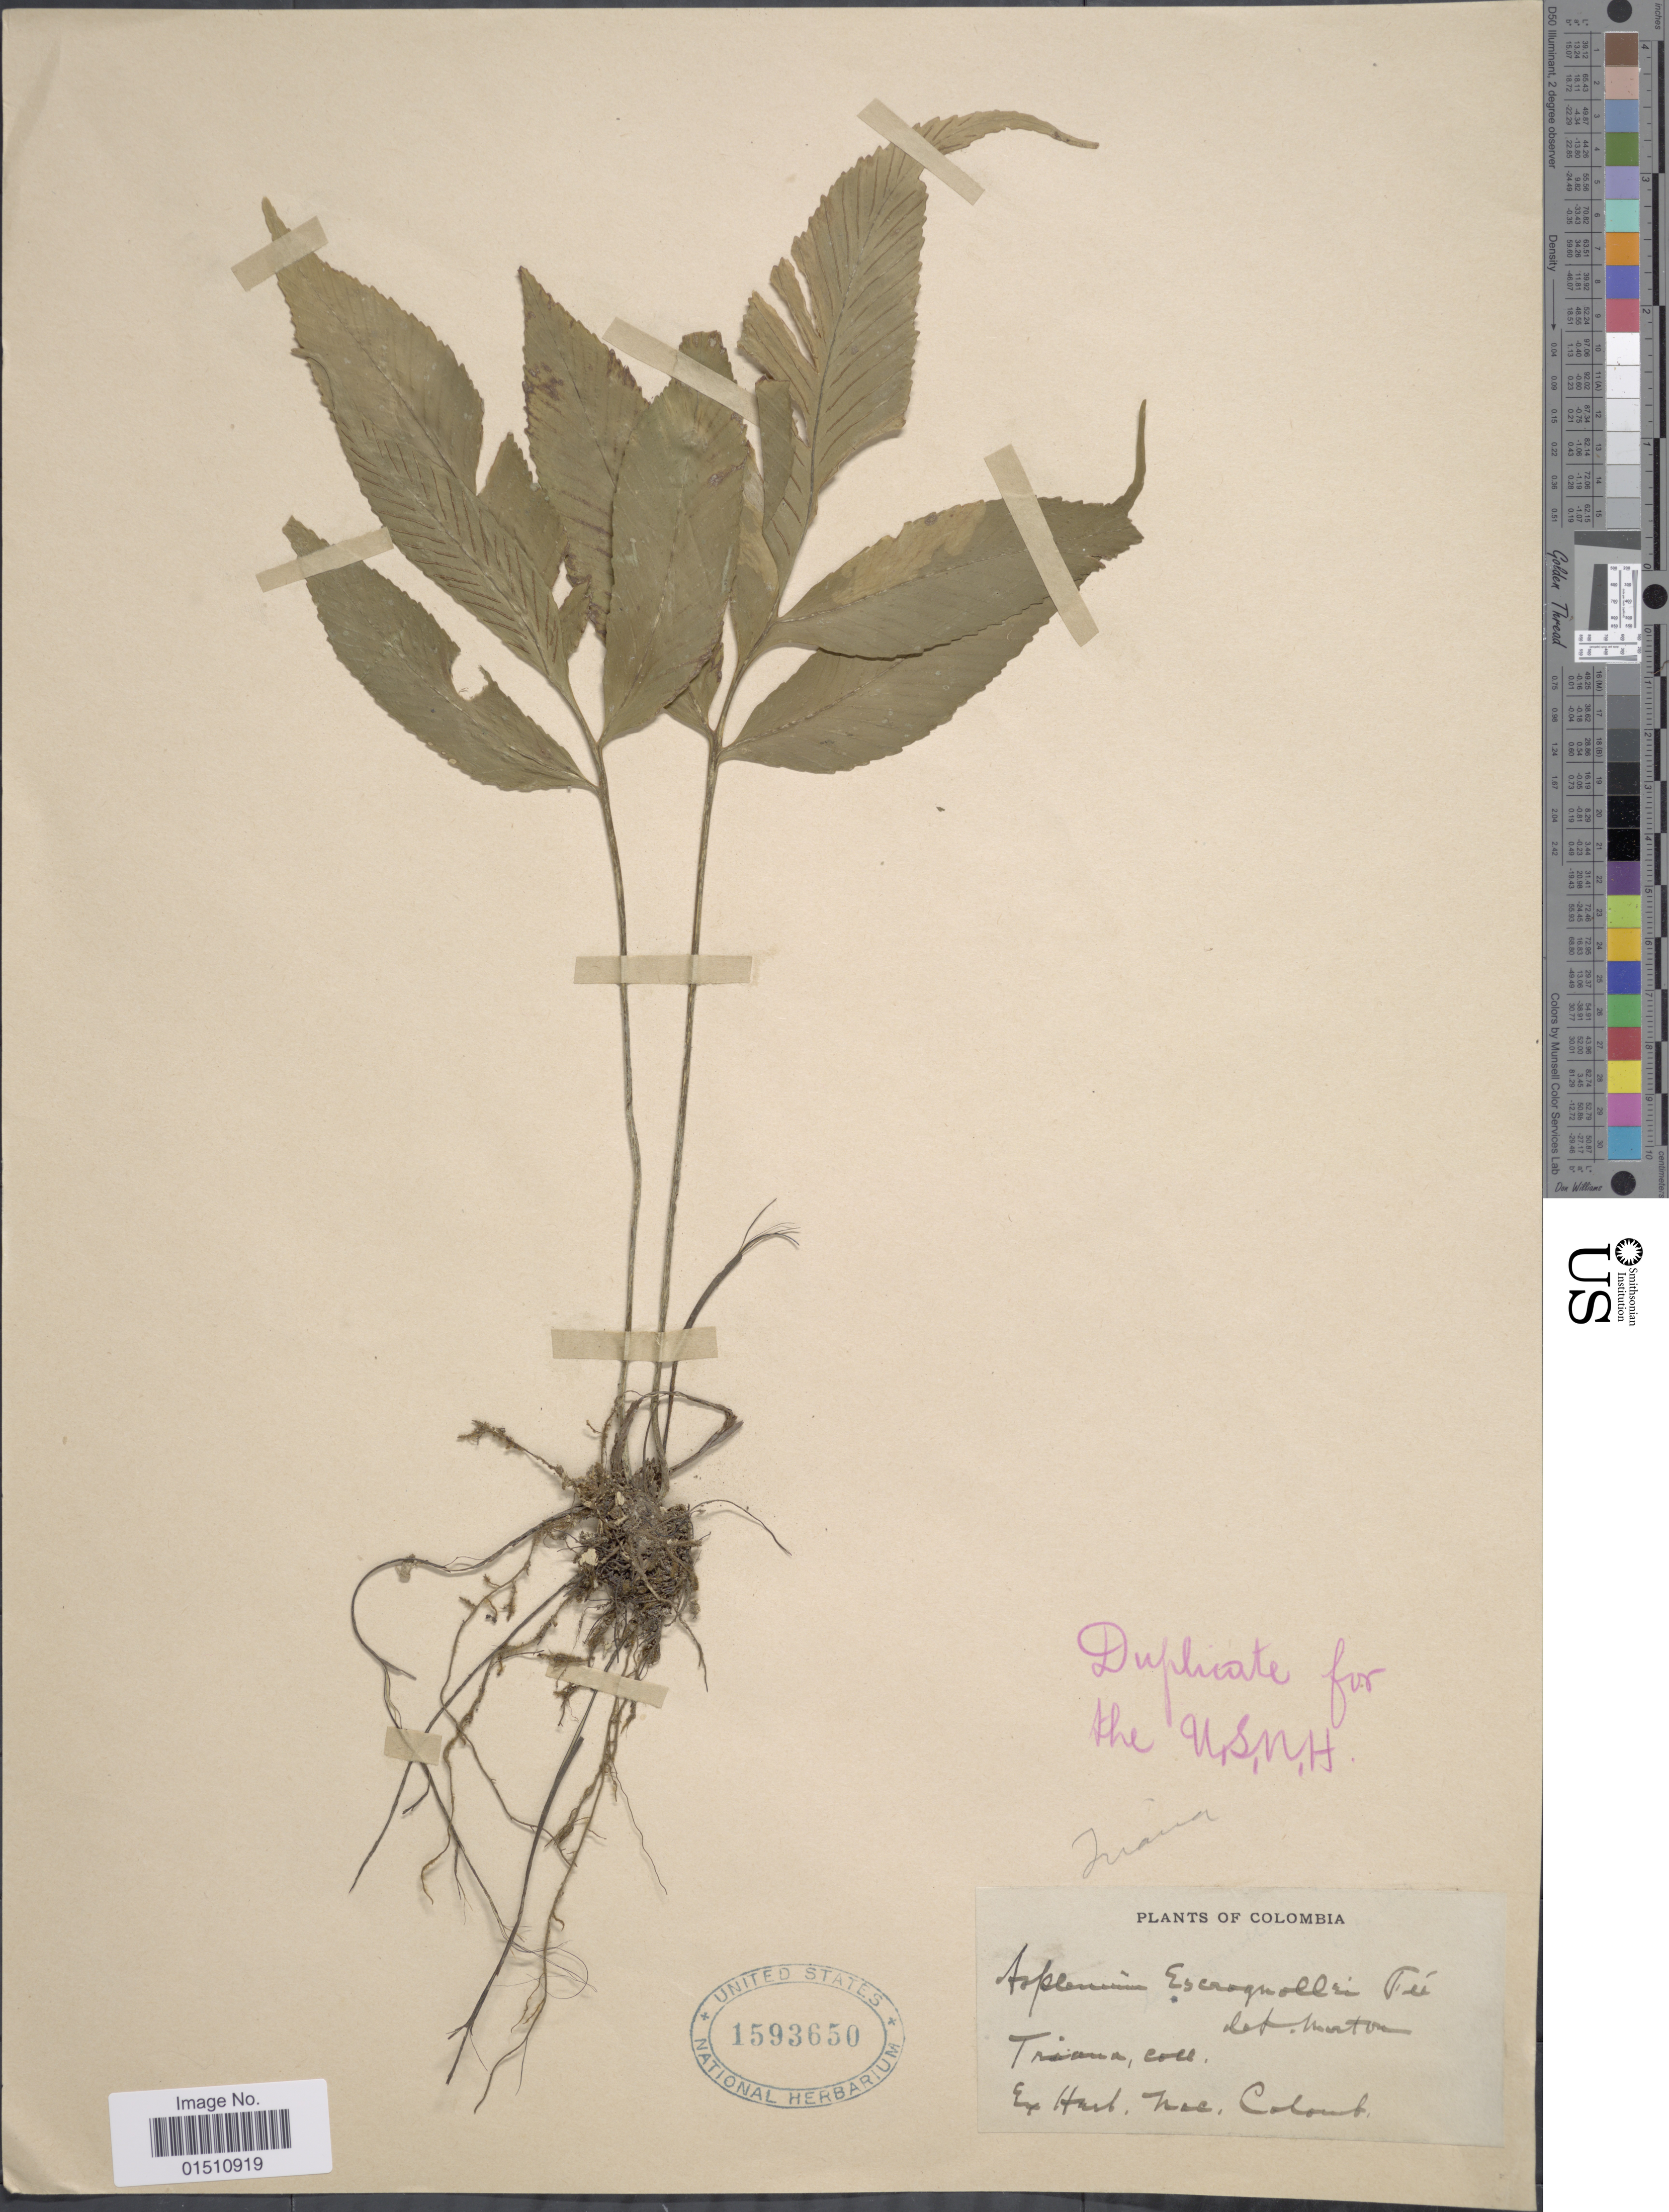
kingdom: Plantae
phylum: Tracheophyta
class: Polypodiopsida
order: Polypodiales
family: Aspleniaceae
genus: Asplenium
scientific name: Asplenium escragnollei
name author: Fée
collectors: Triana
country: Colombia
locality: Colombia.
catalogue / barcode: US 1593650